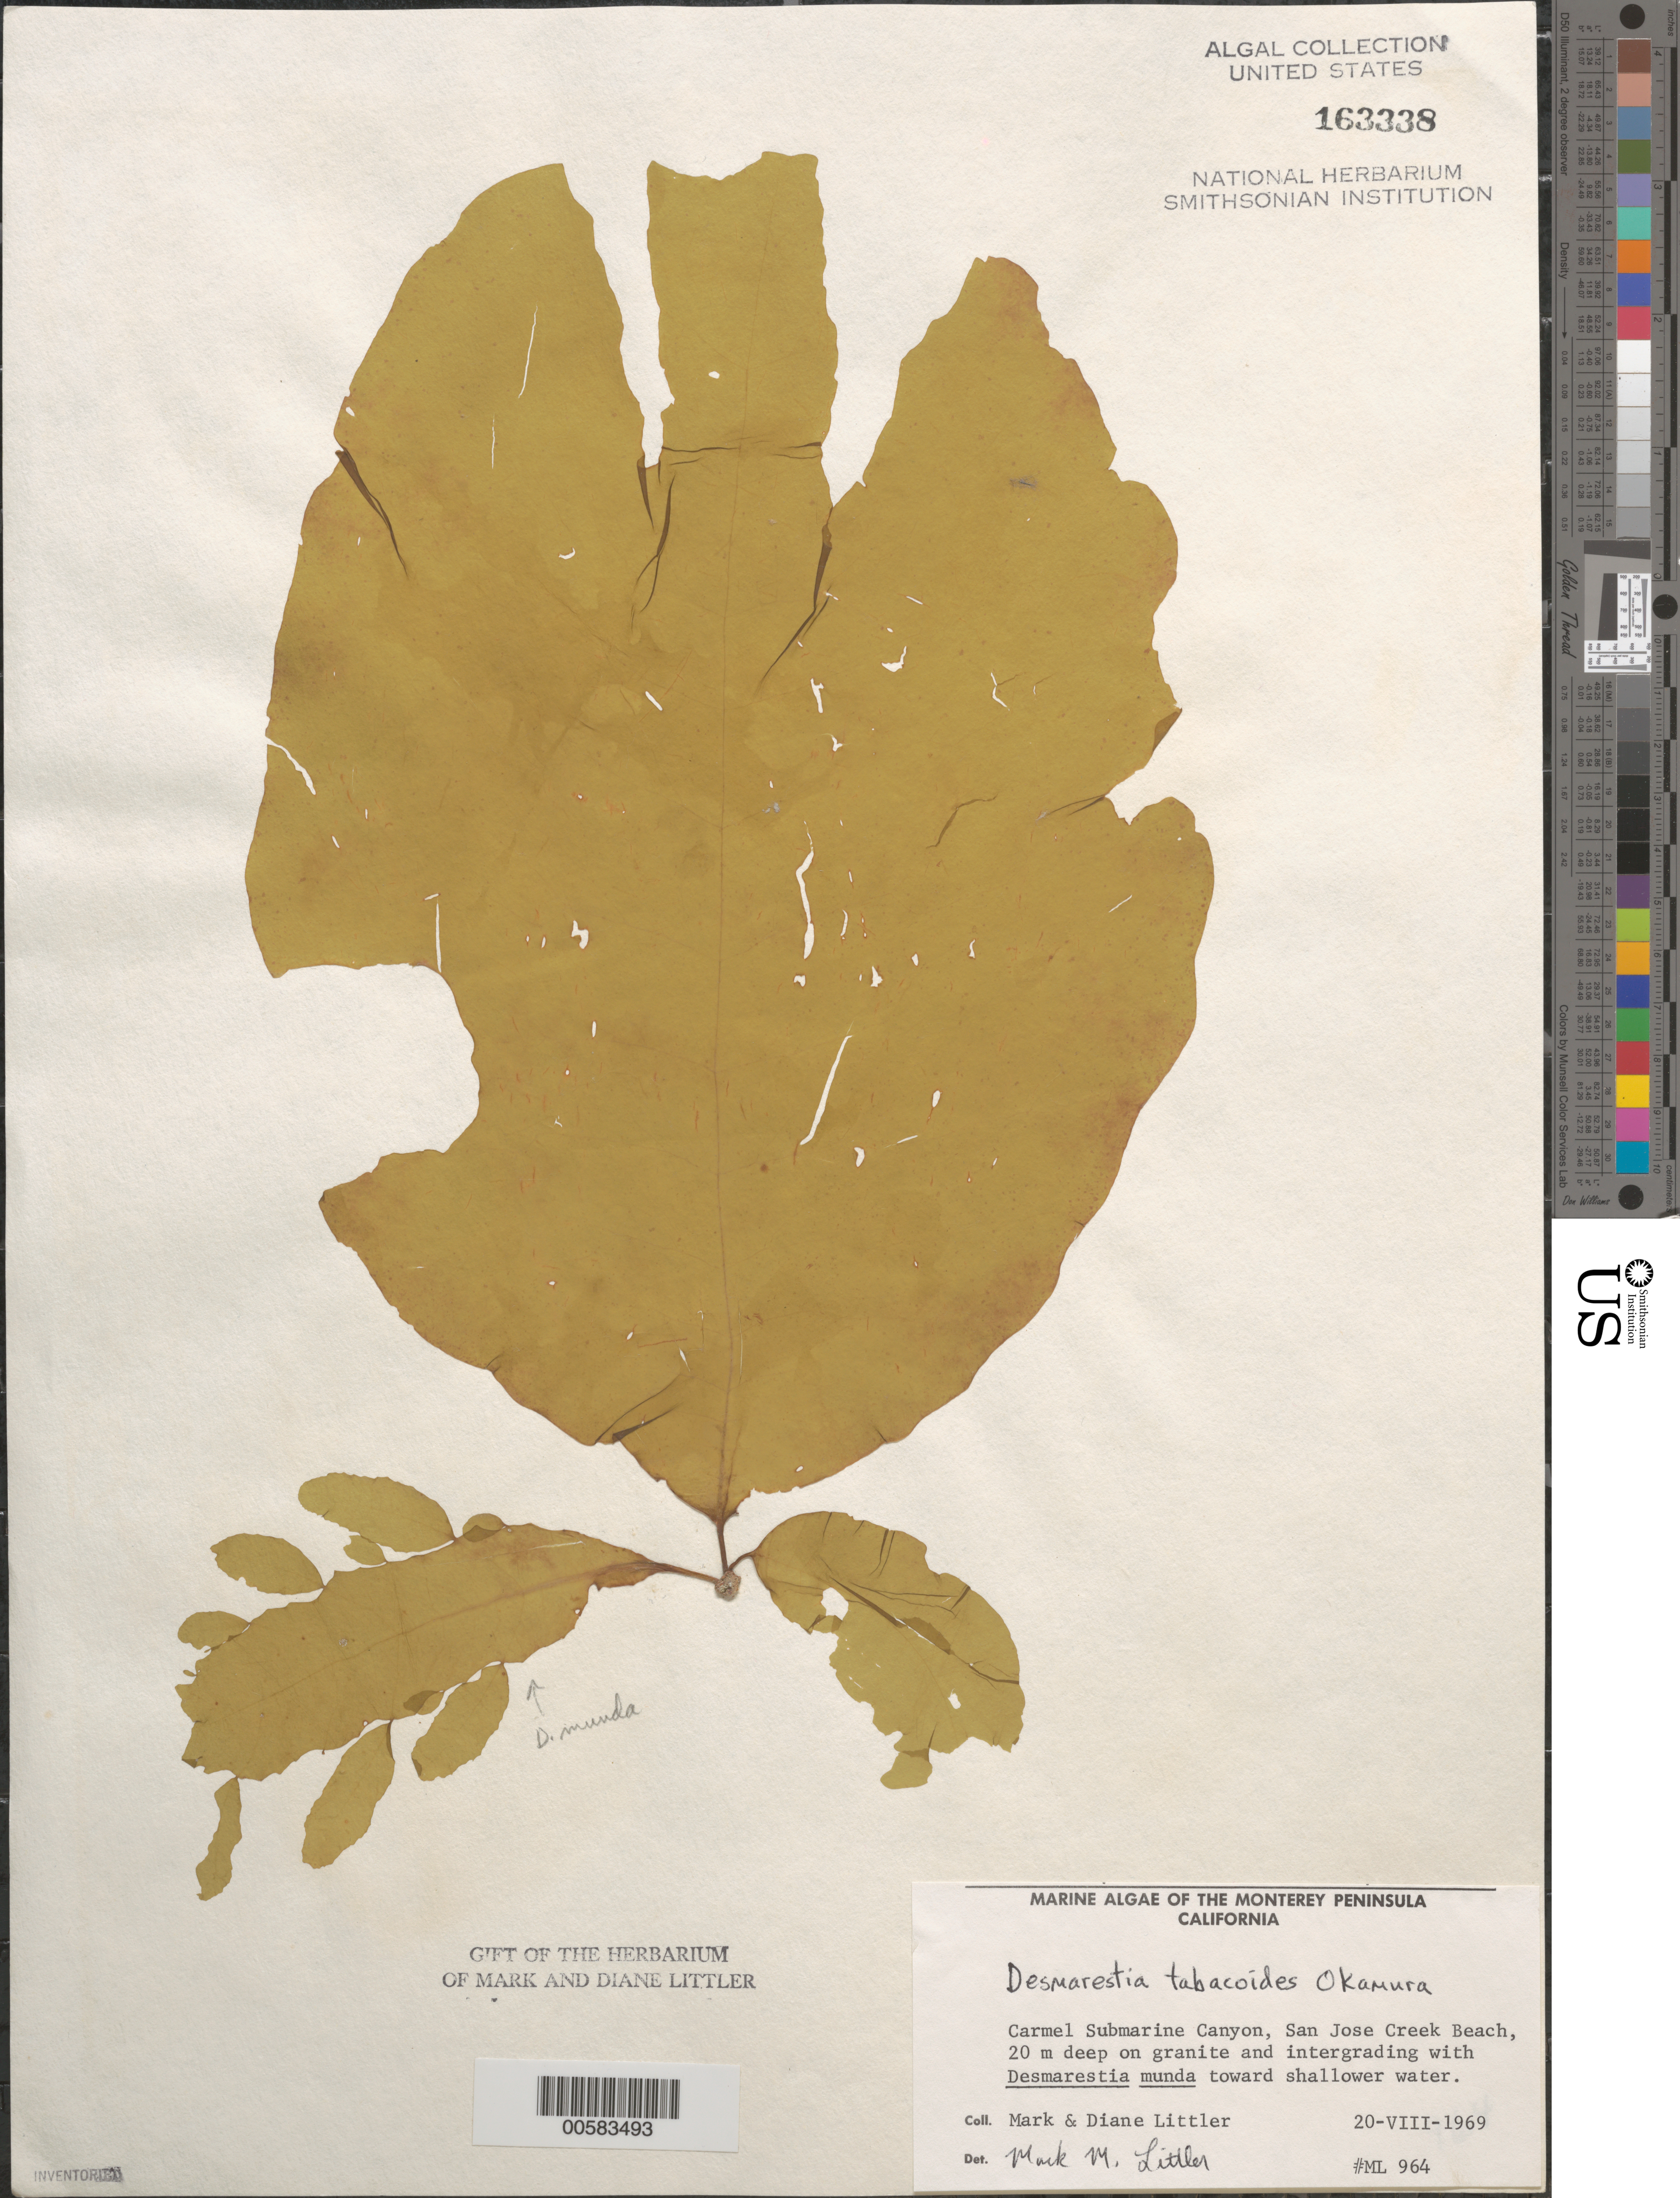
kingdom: Chromista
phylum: Ochrophyta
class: Phaeophyceae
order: Desmarestiales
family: Desmarestiaceae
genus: Desmarestia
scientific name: Desmarestia tabacoides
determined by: Littler, M. M.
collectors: M. M. Littler & D. S. Littler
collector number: ML 964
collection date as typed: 20 Aug 1969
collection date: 1969-08-20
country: United States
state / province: California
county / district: Monterey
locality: Carmel Submarine Canyon, San Jose Creek Beach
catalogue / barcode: US 163338